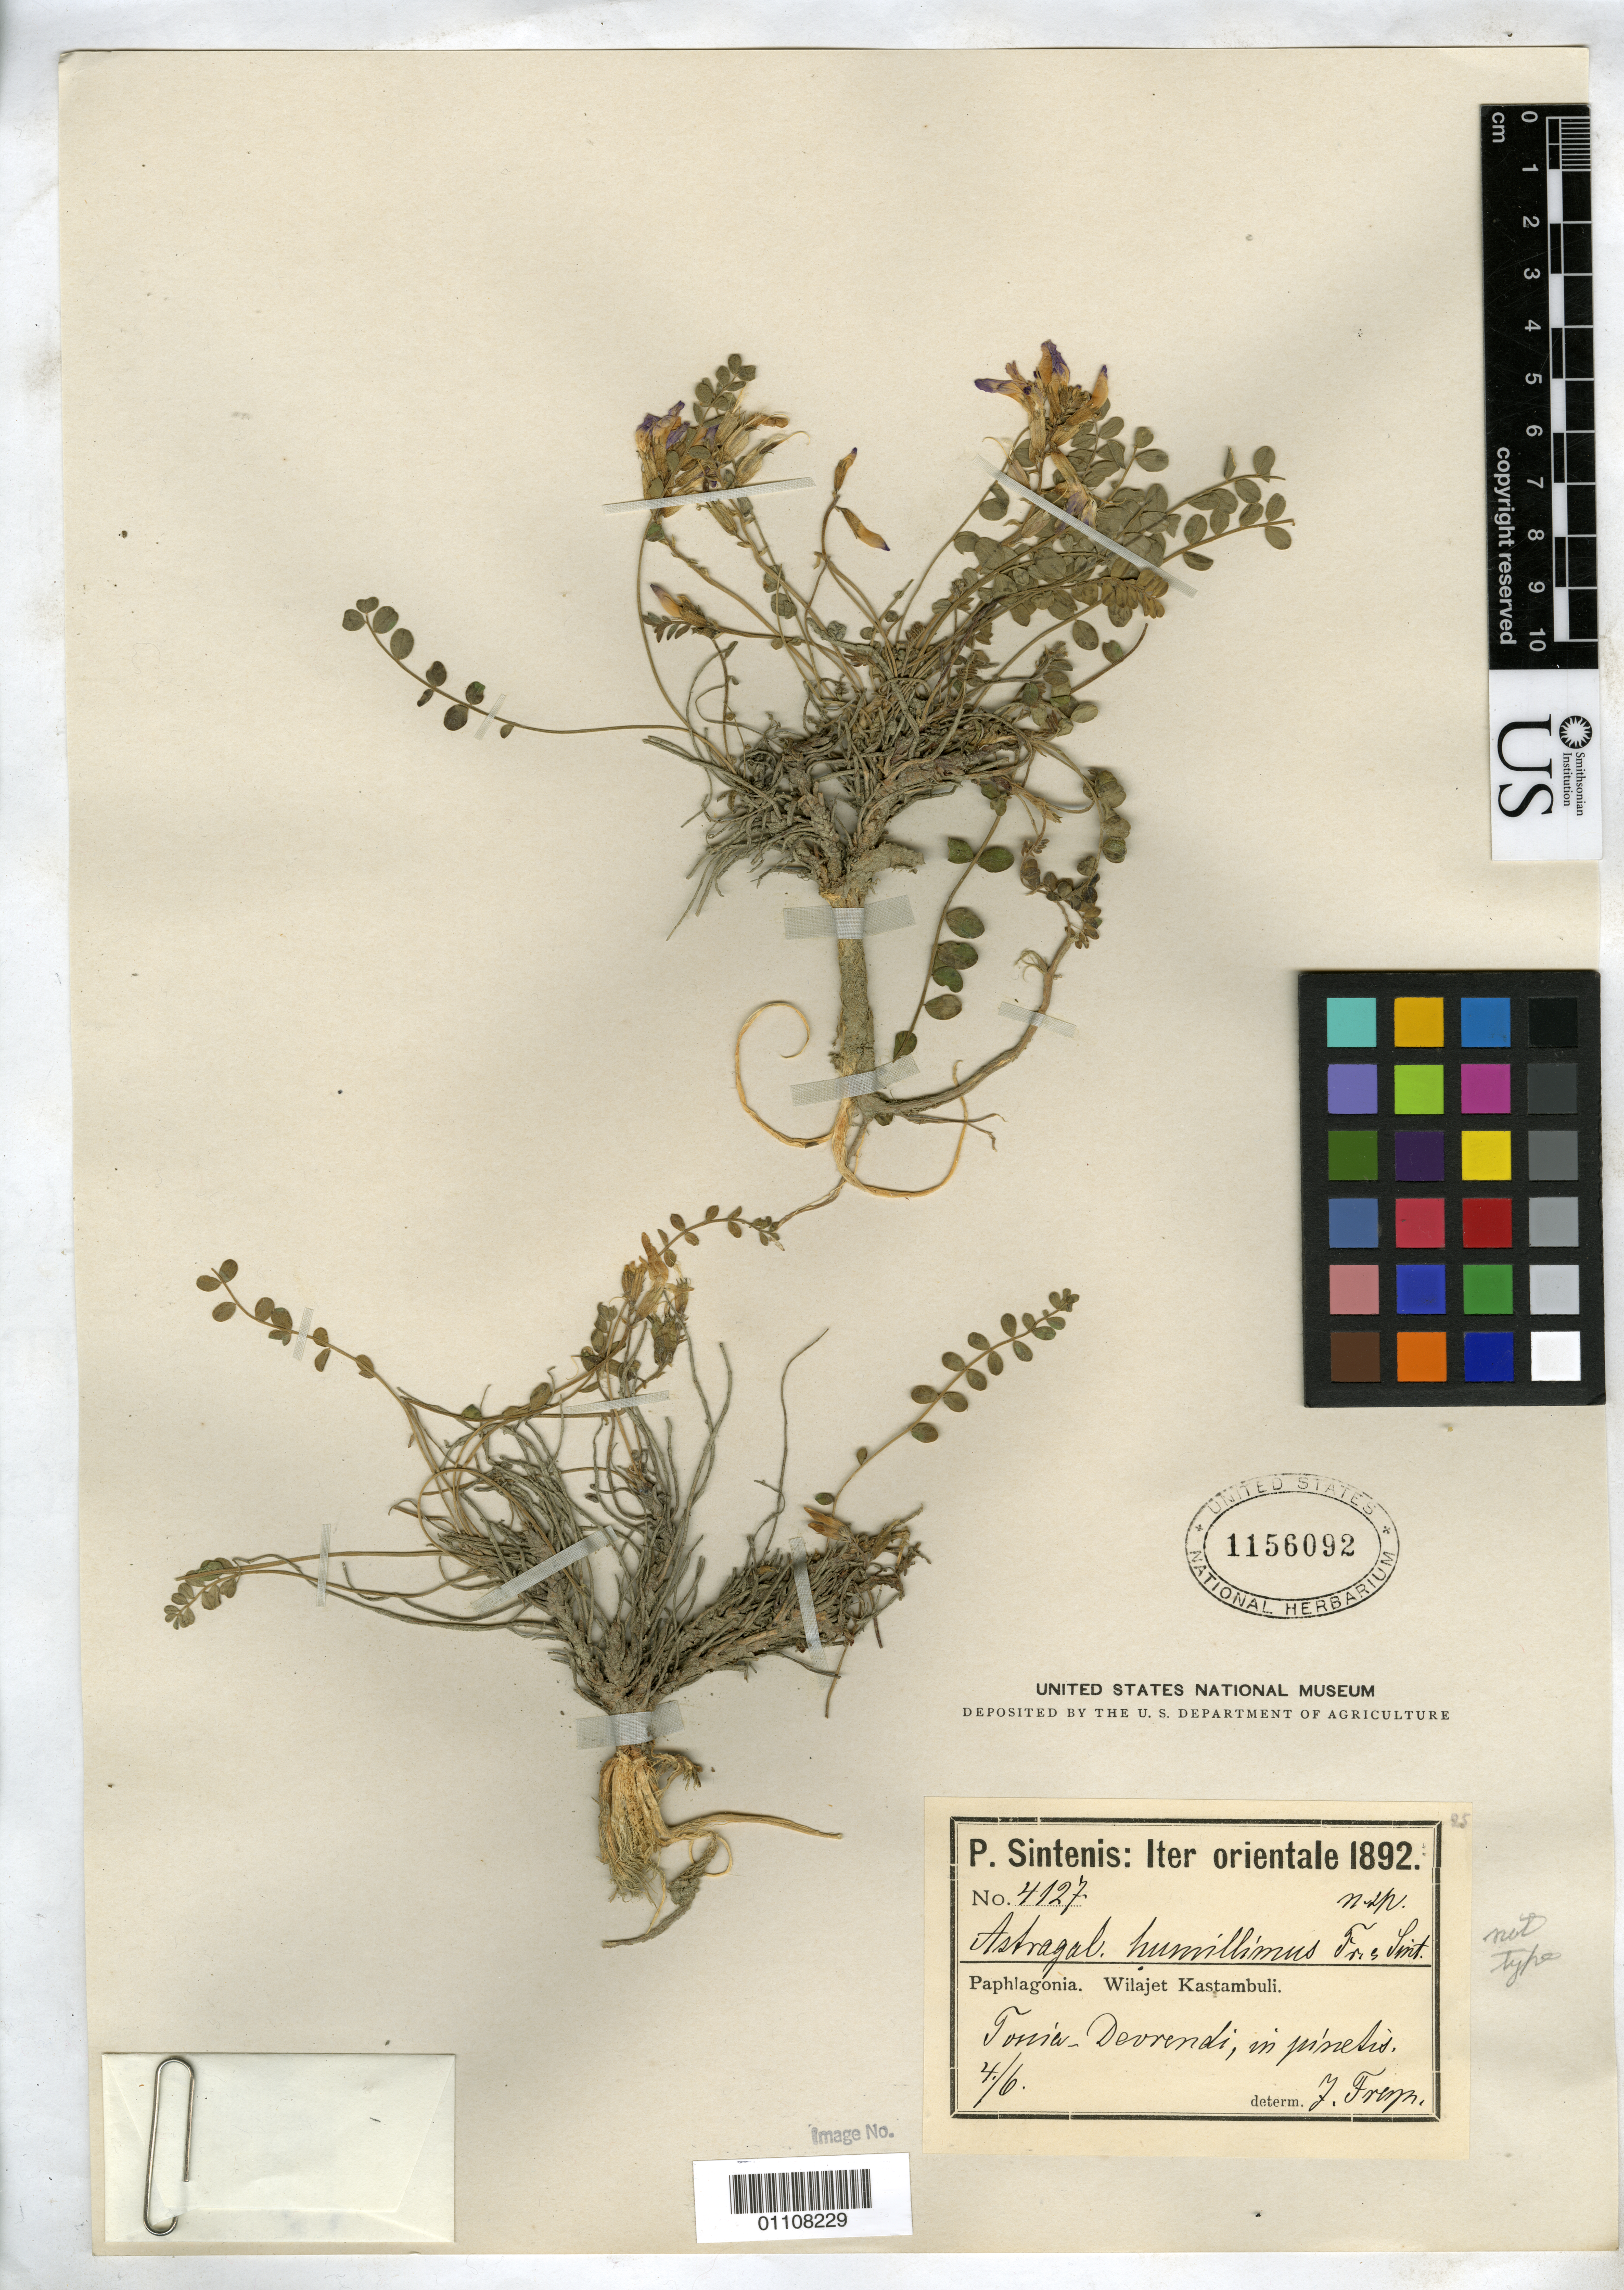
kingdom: Plantae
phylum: Tracheophyta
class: Magnoliopsida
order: Fabales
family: Fabaceae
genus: Astragalus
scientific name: Astragalus humillimus Freyn & Sint., nom. illeg.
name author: Freyn & Sint.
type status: Possible Syntype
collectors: P. Sintenis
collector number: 4127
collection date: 1892-06-04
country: Turkey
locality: Paphlagonia, Wilajet Kastambuli, Tossia Devrendi, in pinetis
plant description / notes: Dubiously a type, but certainly original material. Protologue cites Sintenis 4124 but with same locality & collection date as this specimen; collection mis-numbered or mis-cited?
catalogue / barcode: US 1156092